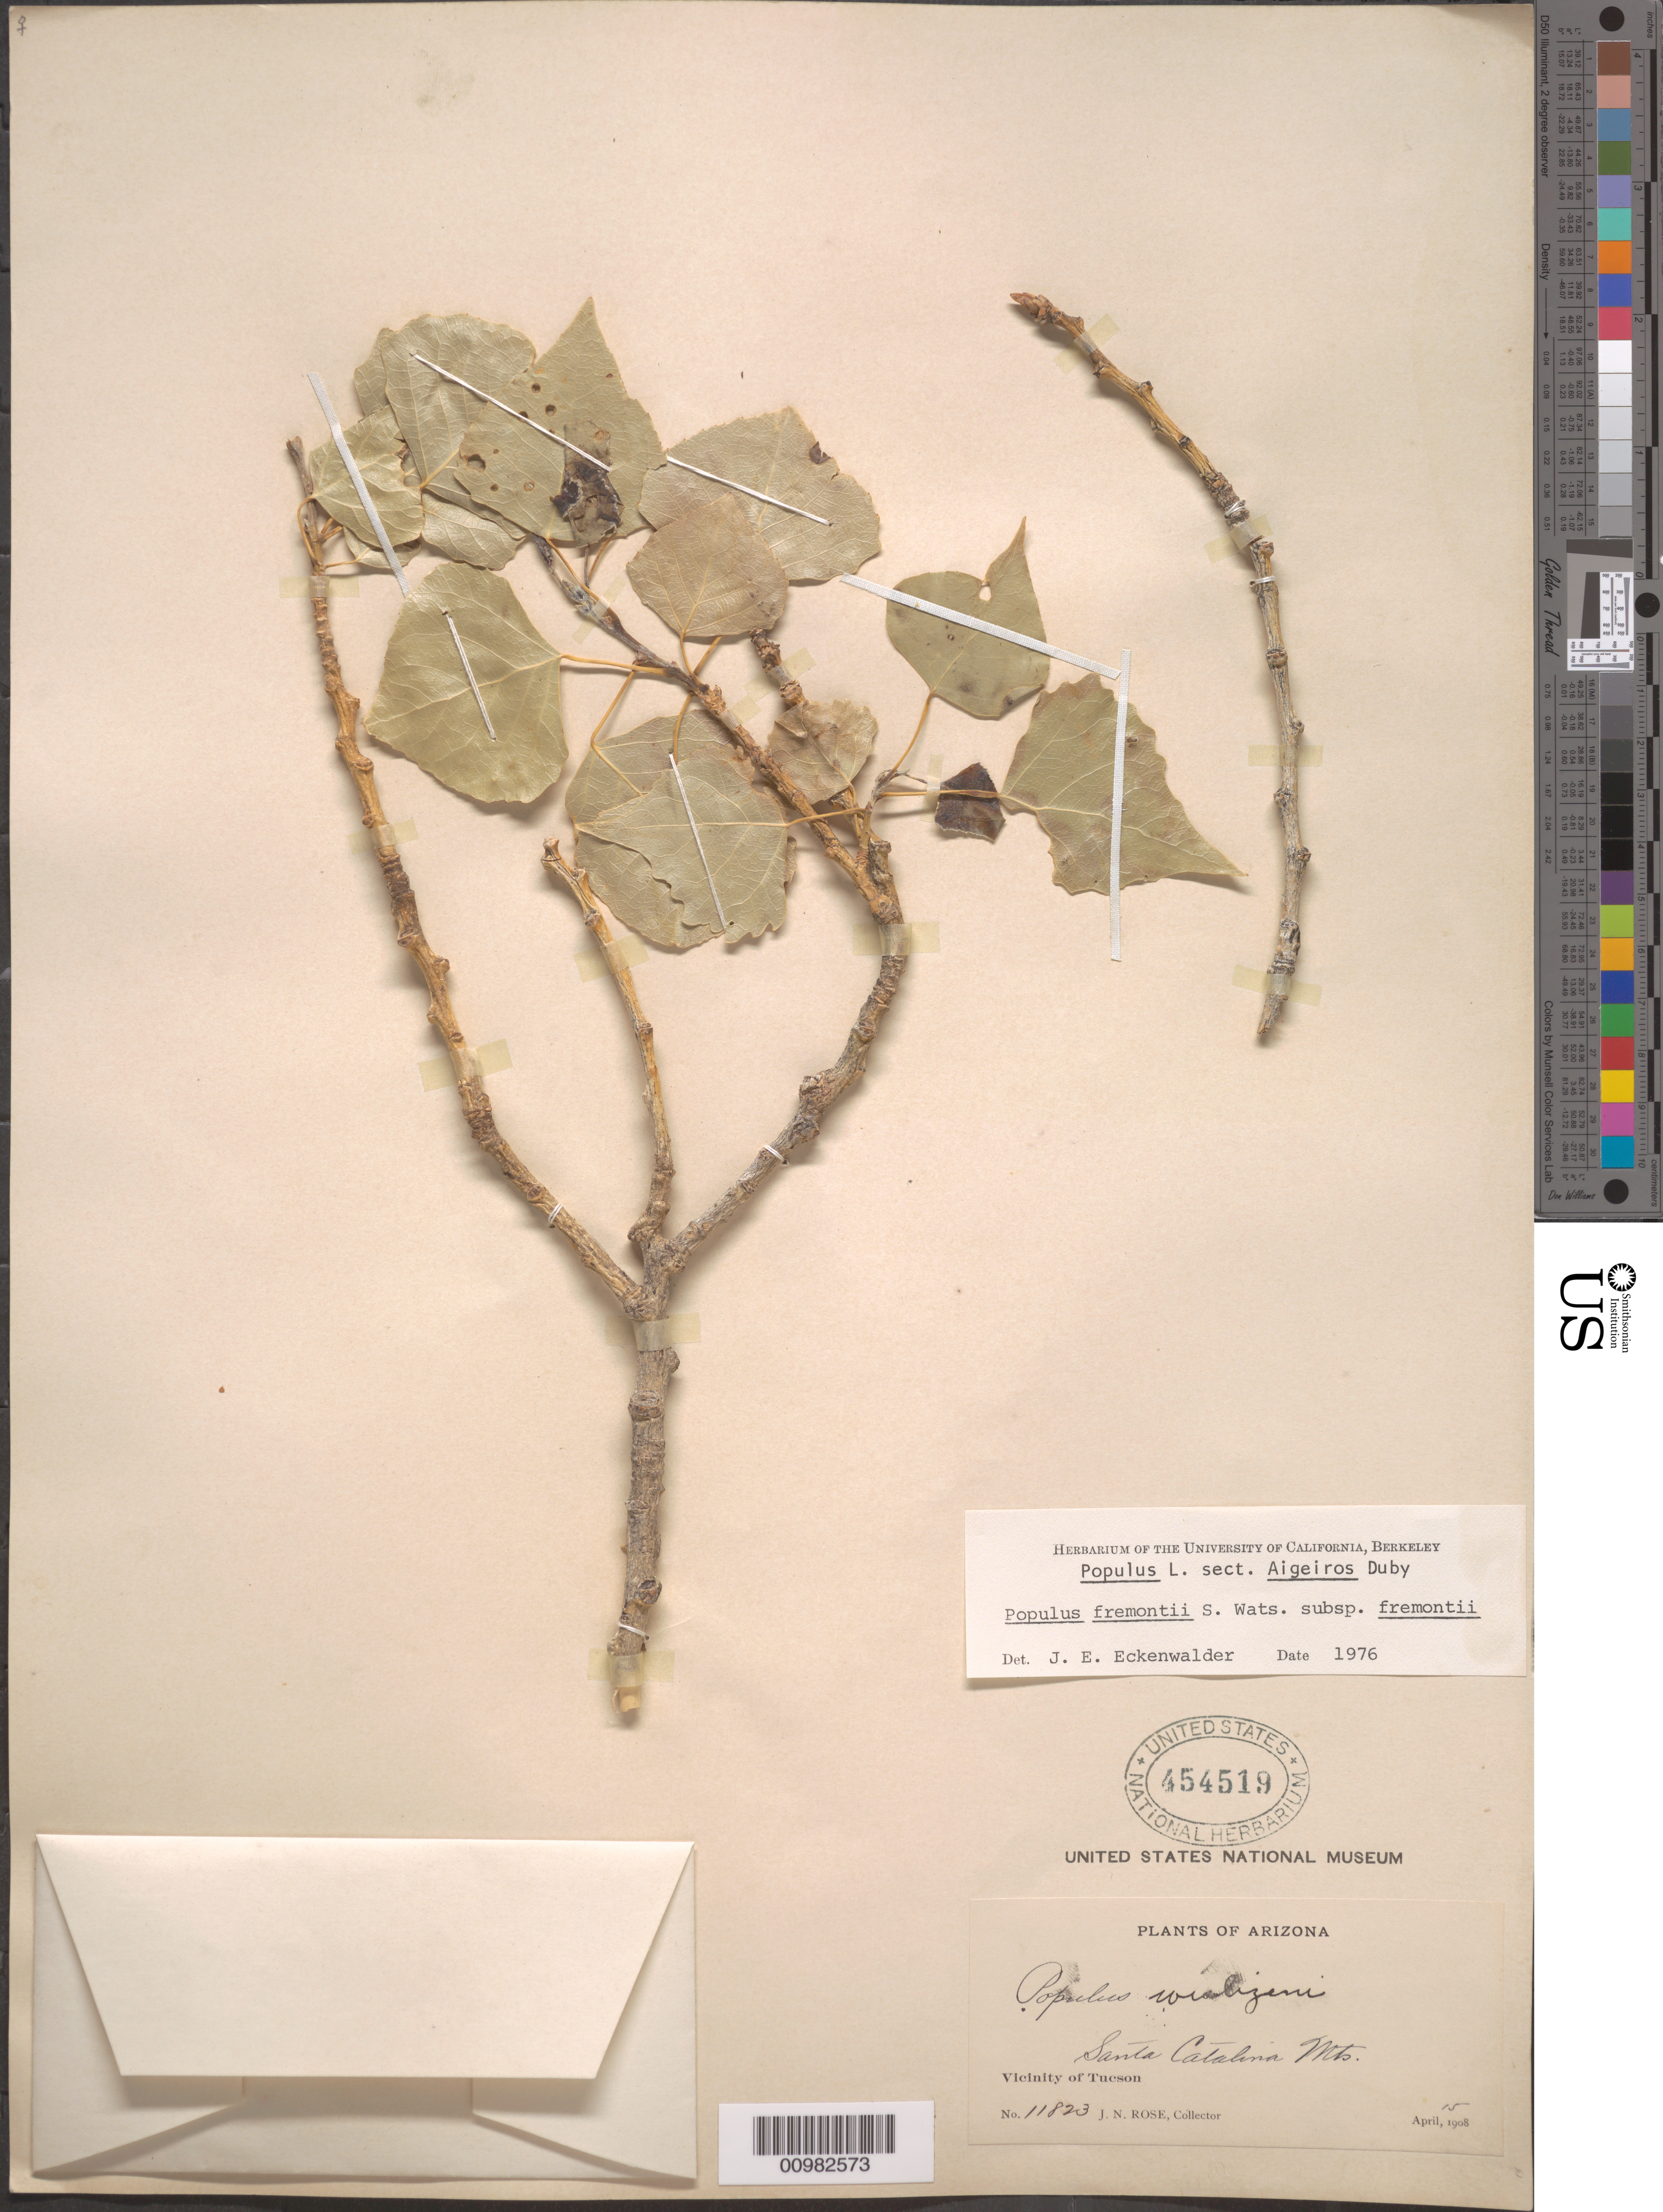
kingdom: Plantae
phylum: Tracheophyta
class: Magnoliopsida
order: Malpighiales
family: Salicaceae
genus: Populus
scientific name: Populus fremontii subsp. fremontii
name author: S. Watson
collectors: J. N. Rose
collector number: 11823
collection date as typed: Apr 1908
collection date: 1908-04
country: United States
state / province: Arizona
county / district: Pima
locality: Santa Catalina Mountains, vicinity of Tucson.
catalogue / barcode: US 454519